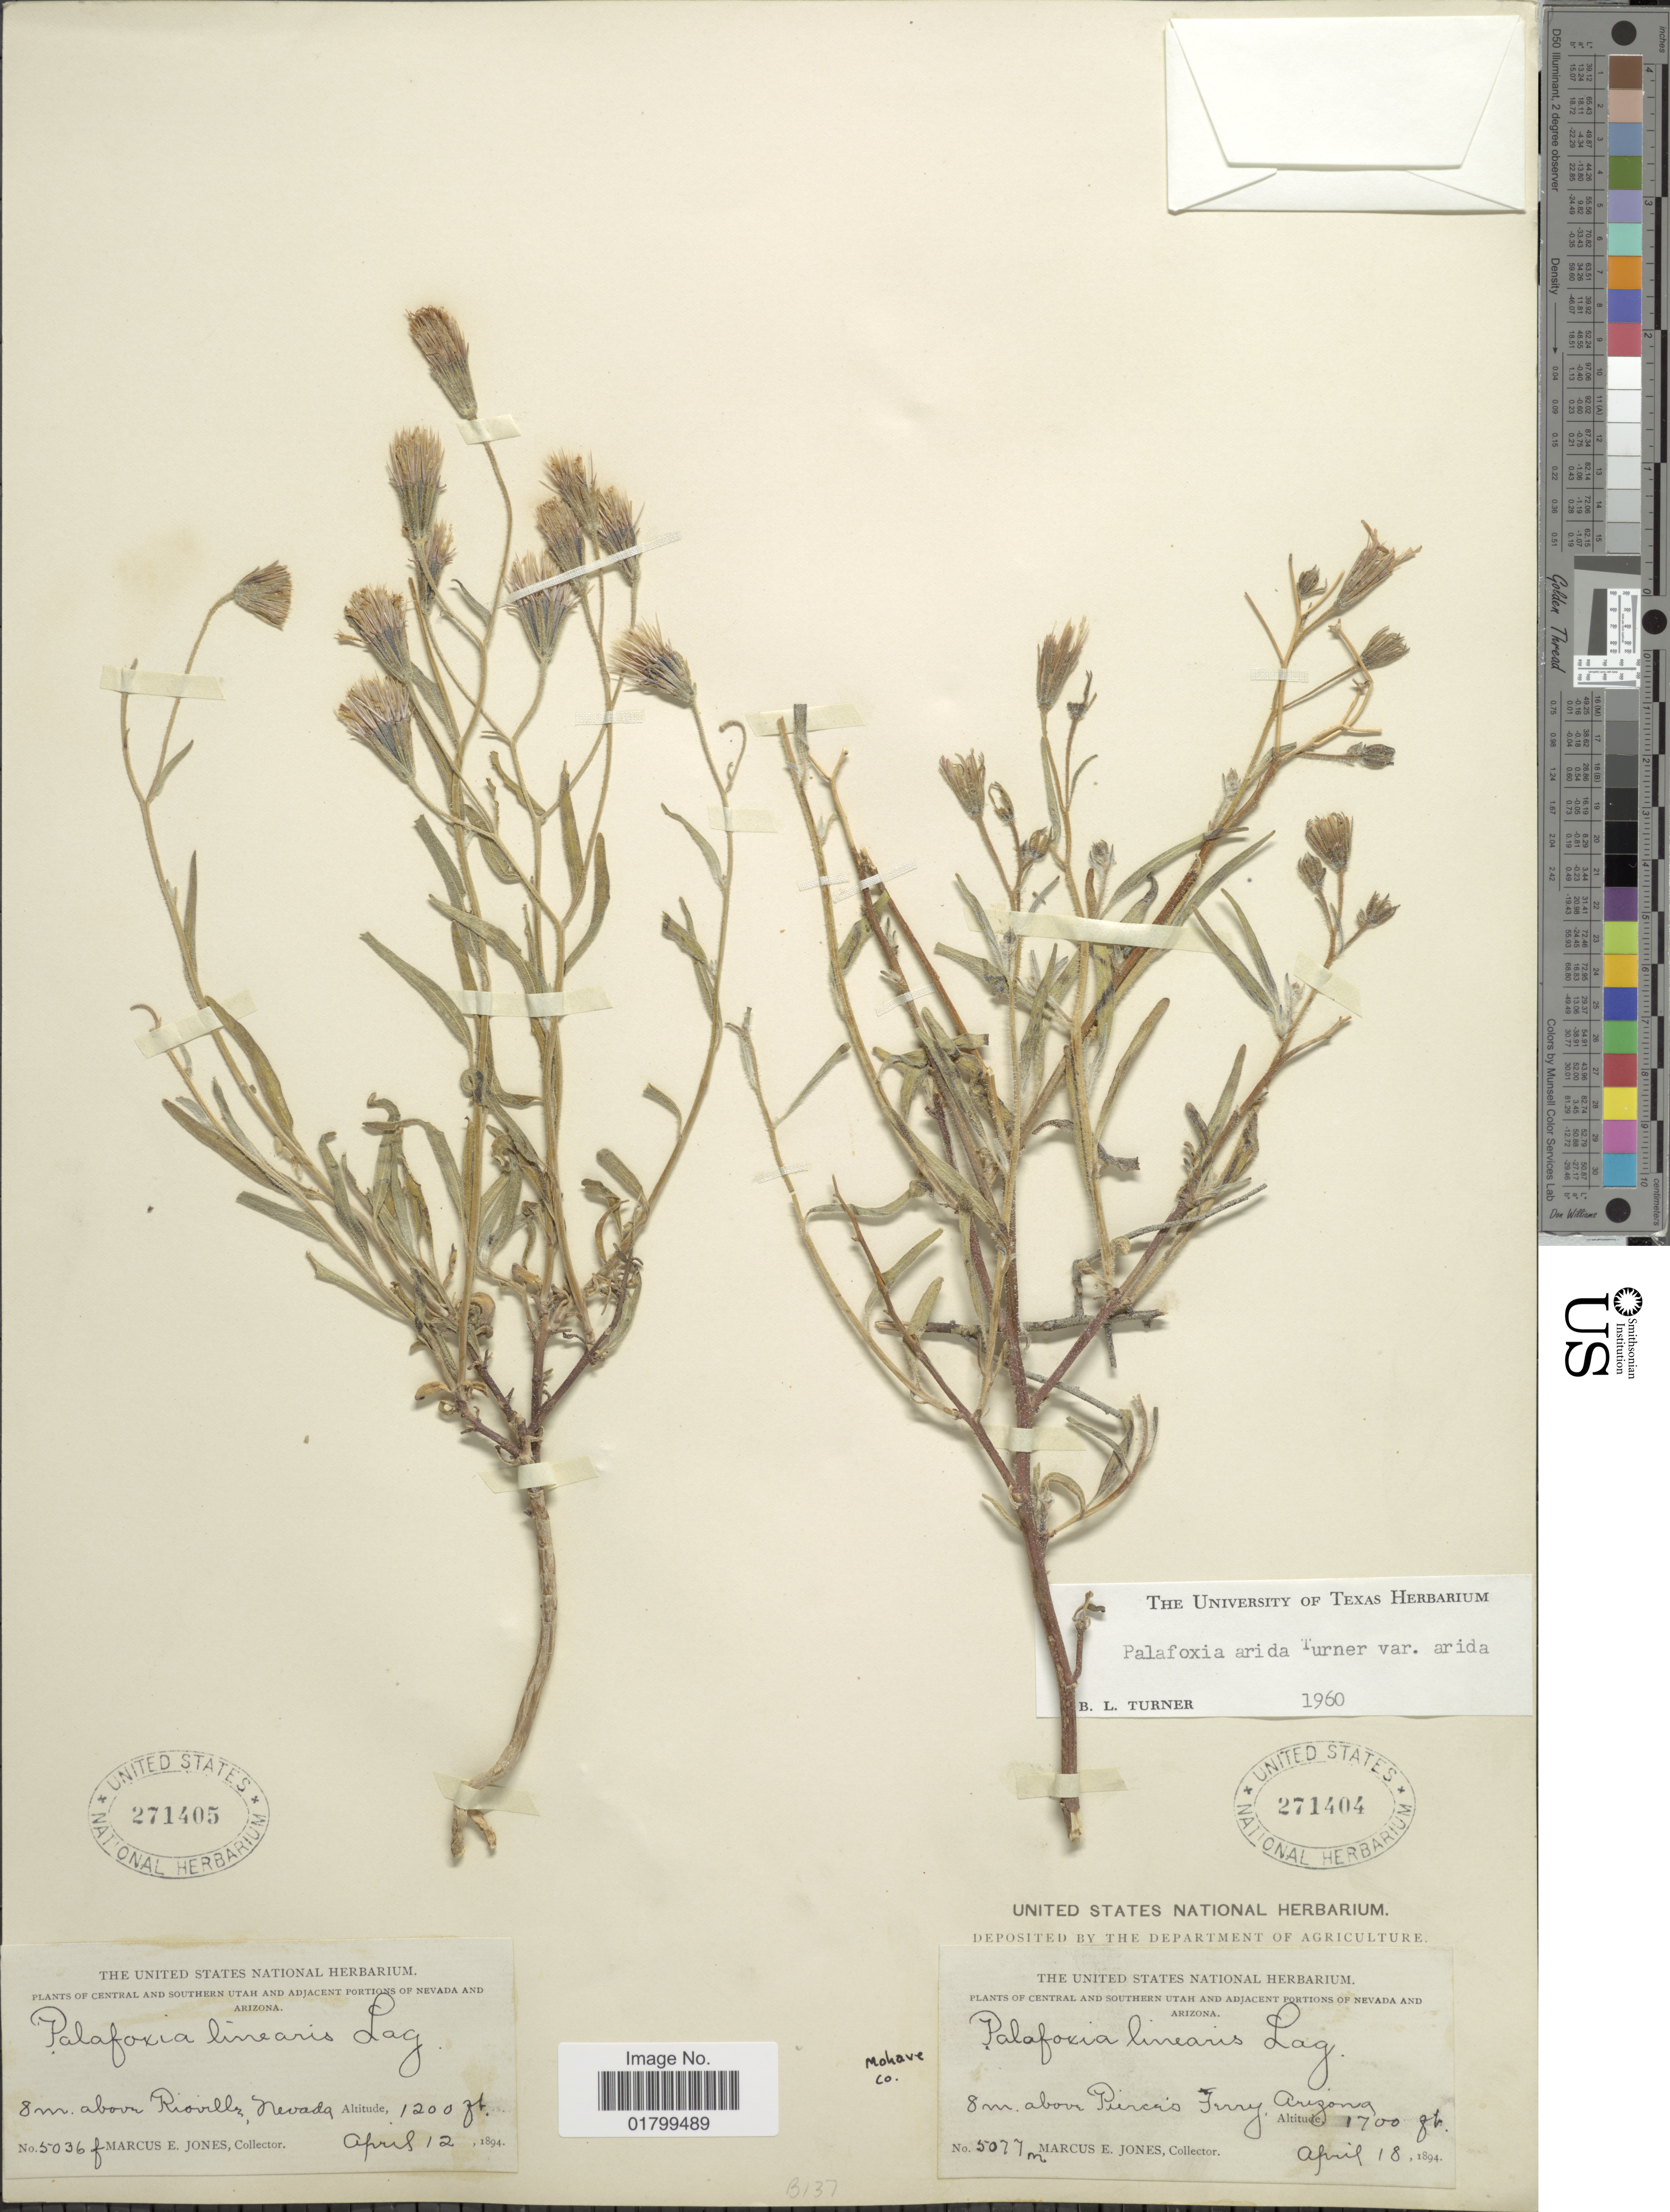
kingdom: Plantae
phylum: Tracheophyta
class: Magnoliopsida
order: Asterales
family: Asteraceae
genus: Palafoxia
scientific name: Palafoxia arida var. arida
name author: B.L. Turner & M.I. Morris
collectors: M. E. Jones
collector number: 5036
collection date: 1894-04-12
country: United States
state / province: Nevada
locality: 8 m above Riovilla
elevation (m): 366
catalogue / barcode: US 271405